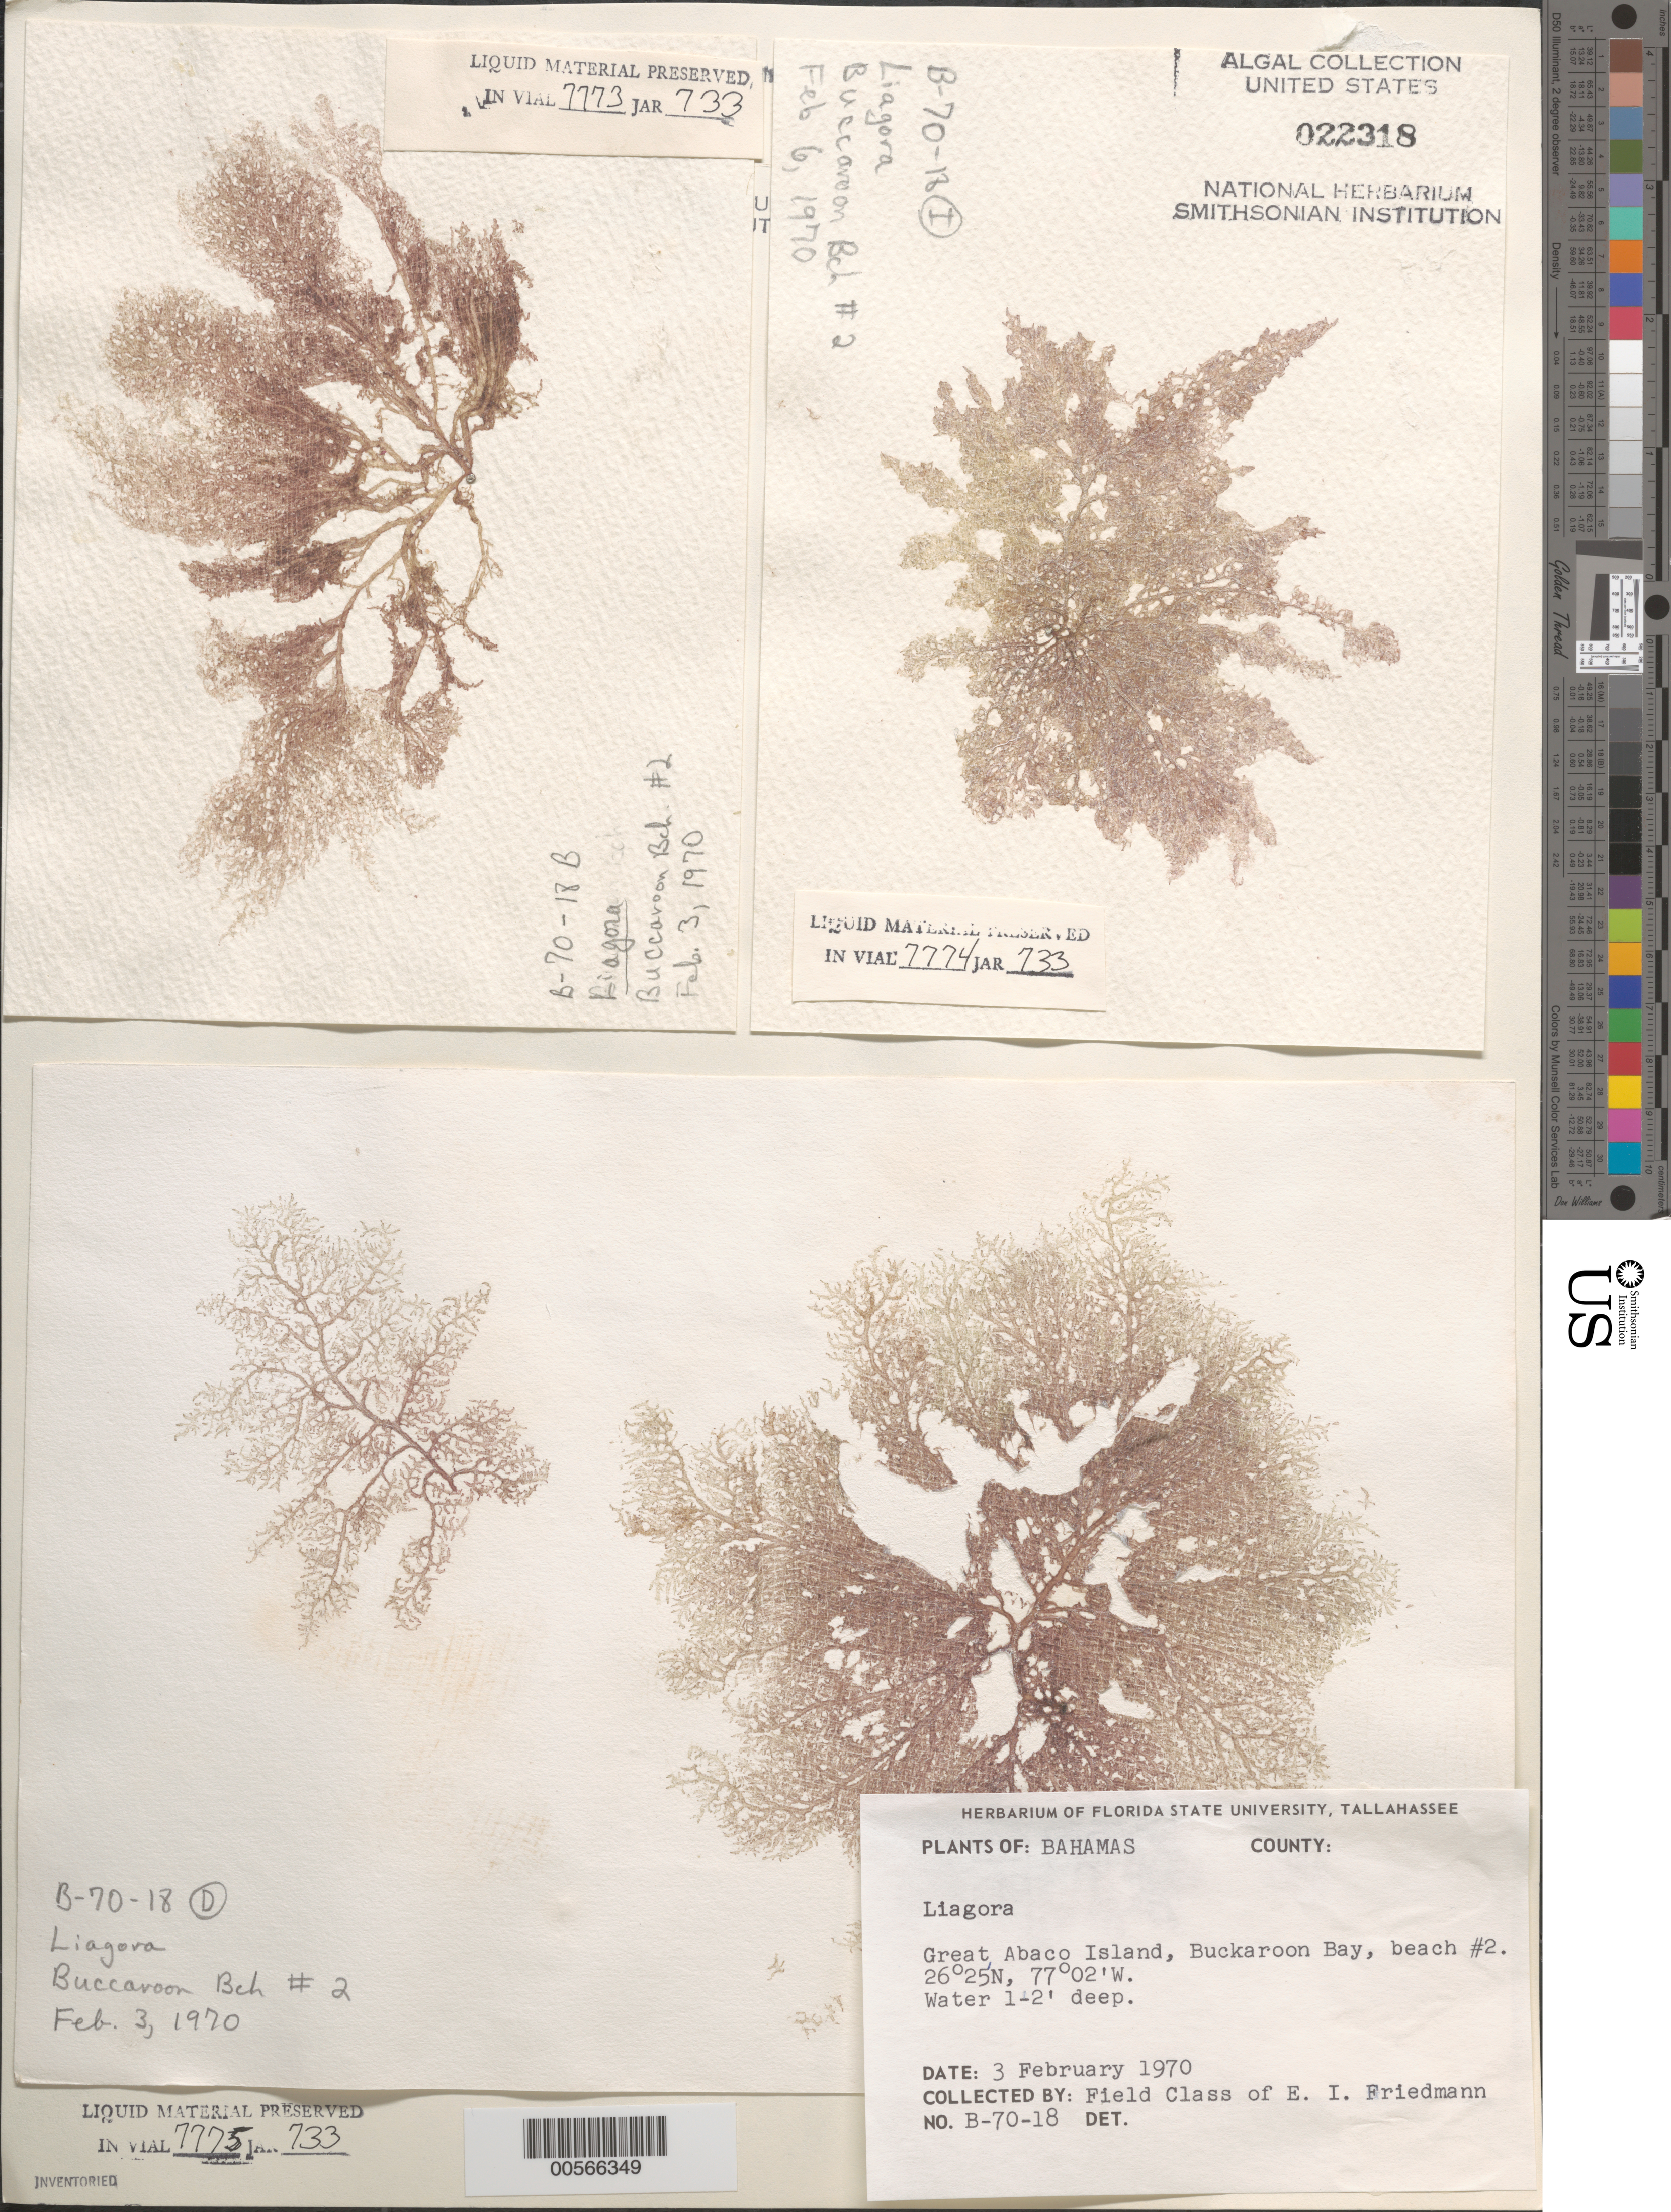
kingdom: Plantae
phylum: Rhodophyta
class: Florideophyceae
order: Nemaliales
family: Liagoraceae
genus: Liagora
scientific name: Liagora sp.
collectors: E. Friedmann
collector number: B-70-18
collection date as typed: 03 Feb 1970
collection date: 1970-02-03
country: Bahamas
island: Great Abaco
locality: Buckaroon Bay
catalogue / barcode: US 22318